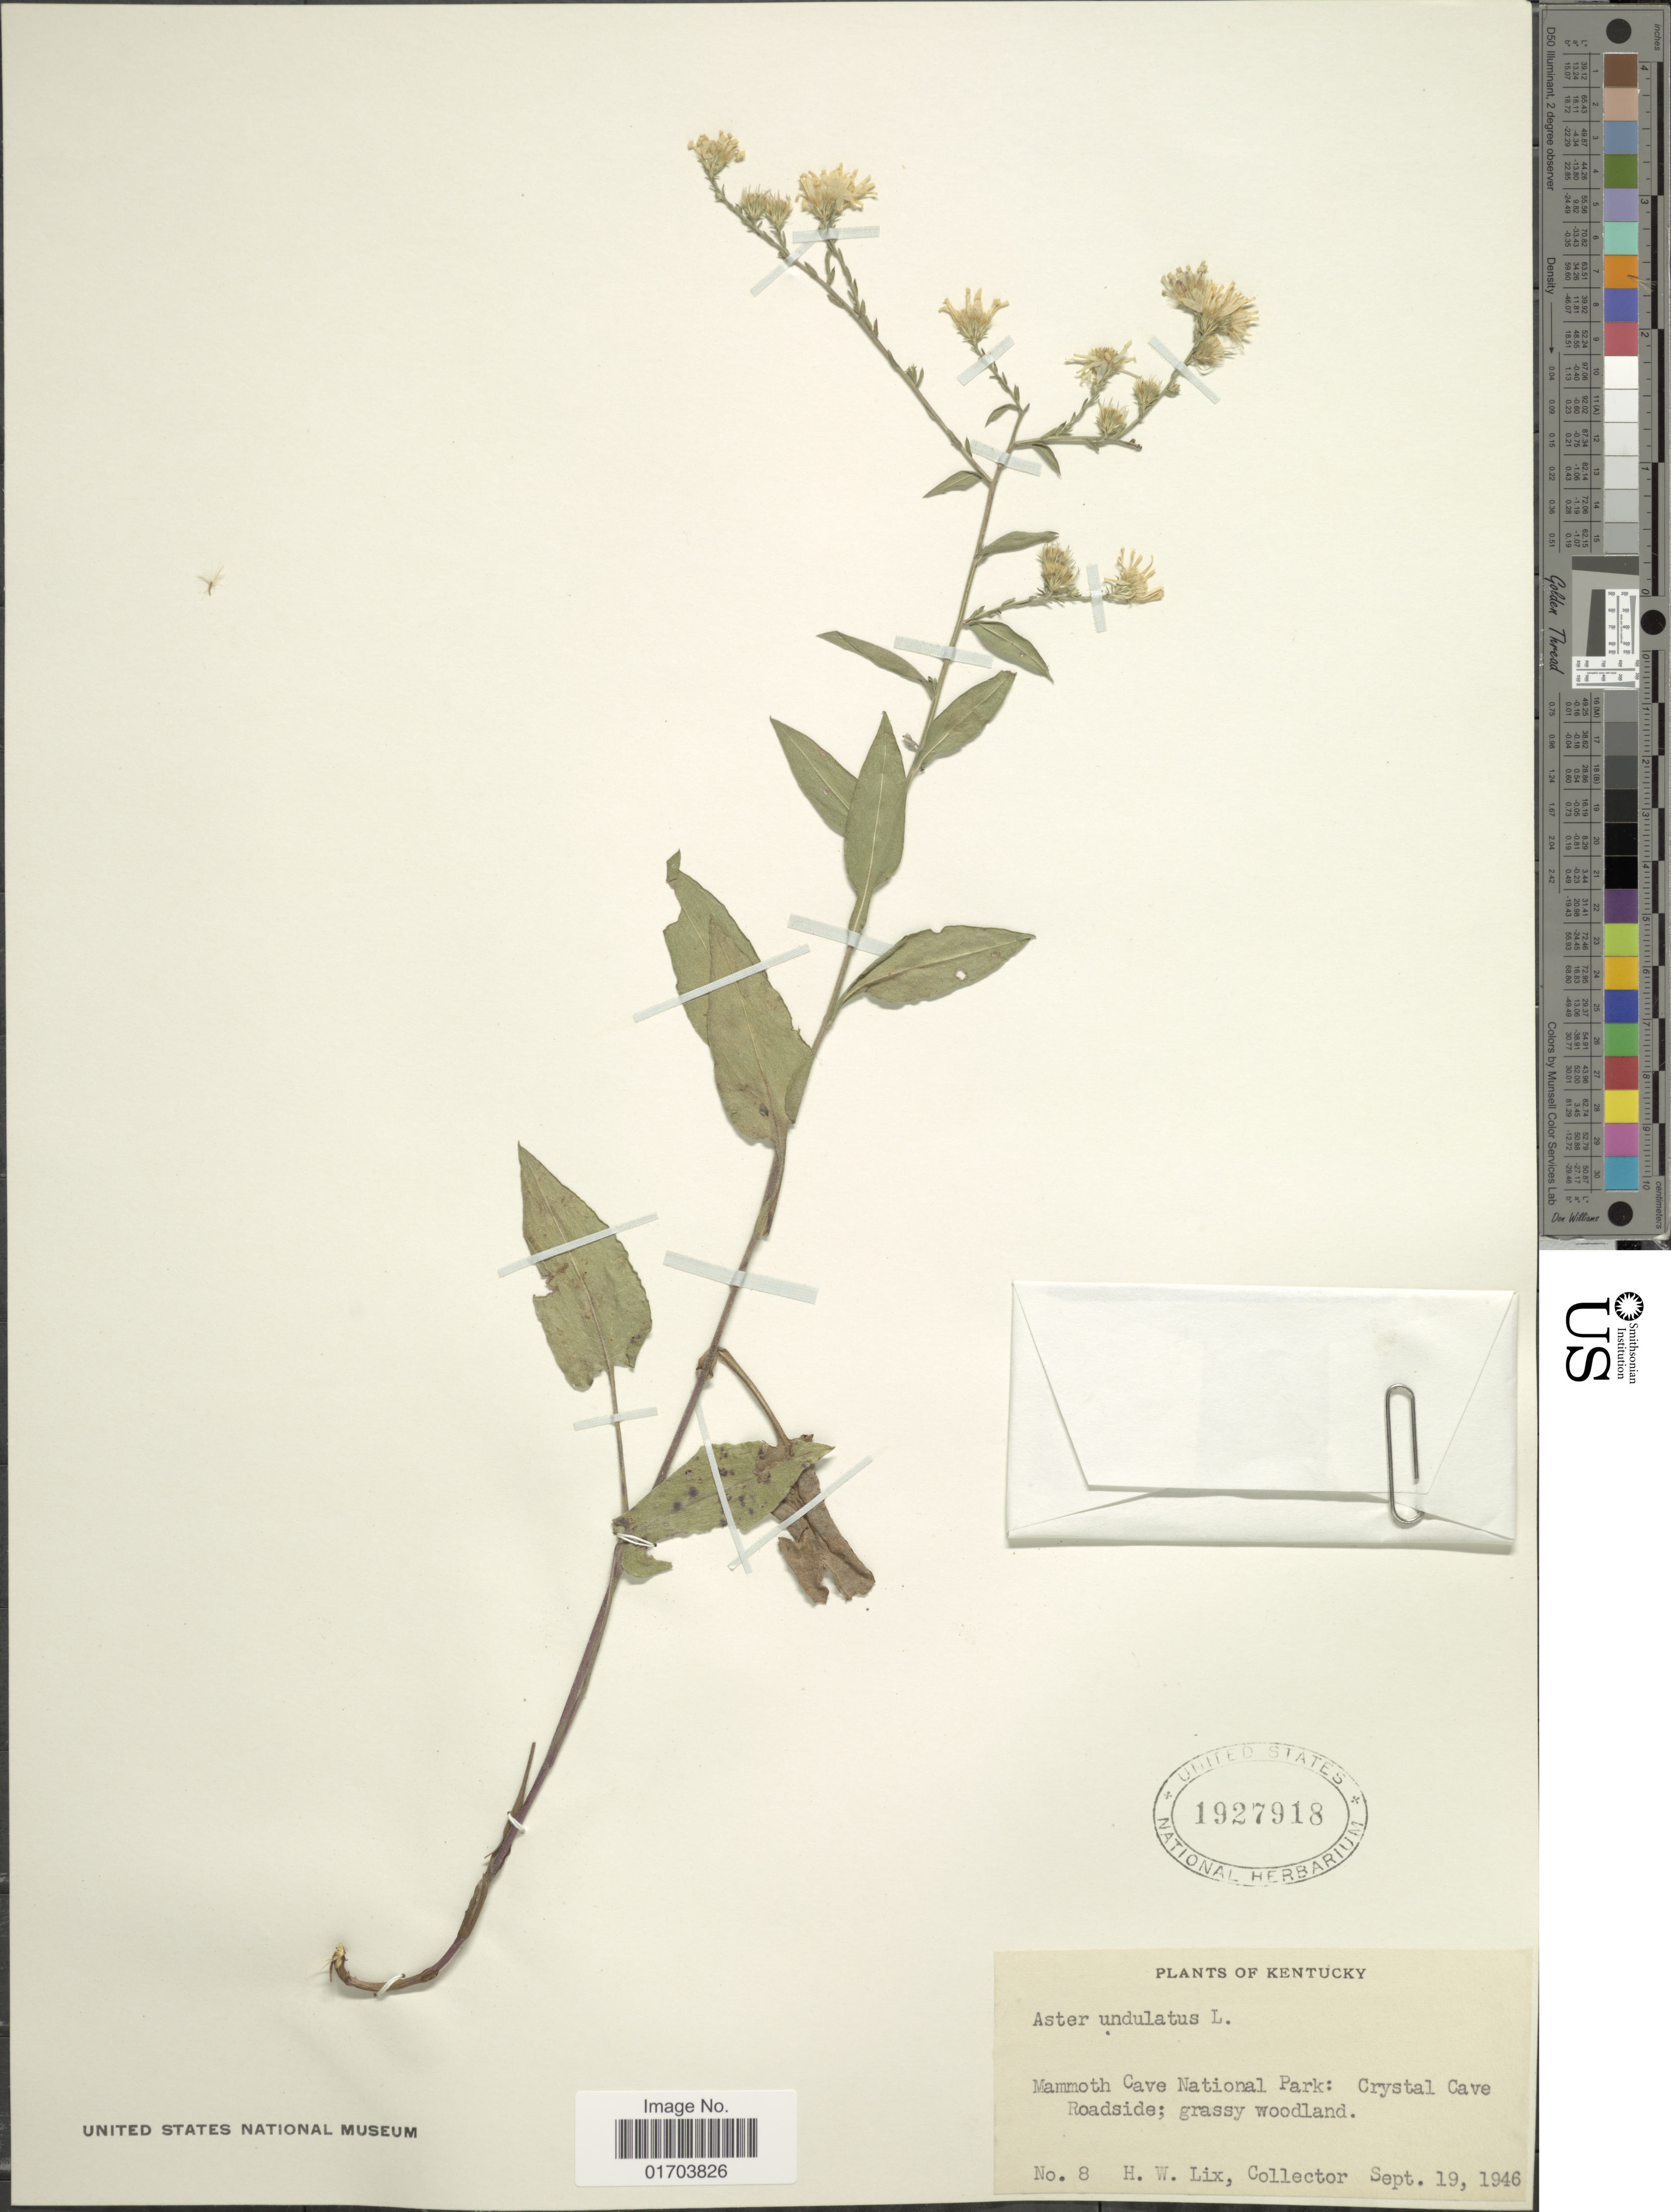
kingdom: Plantae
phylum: Tracheophyta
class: Magnoliopsida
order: Asterales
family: Asteraceae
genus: Symphyotrichum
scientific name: Symphyotrichum undulatum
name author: (L.) G.L. Nesom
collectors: H. W. Lix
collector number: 8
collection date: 1946-09-19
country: United States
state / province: Kentucky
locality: Mammoth Cave National Park: Crystal Cave Roadside; grassy woodand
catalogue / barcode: US 1927918